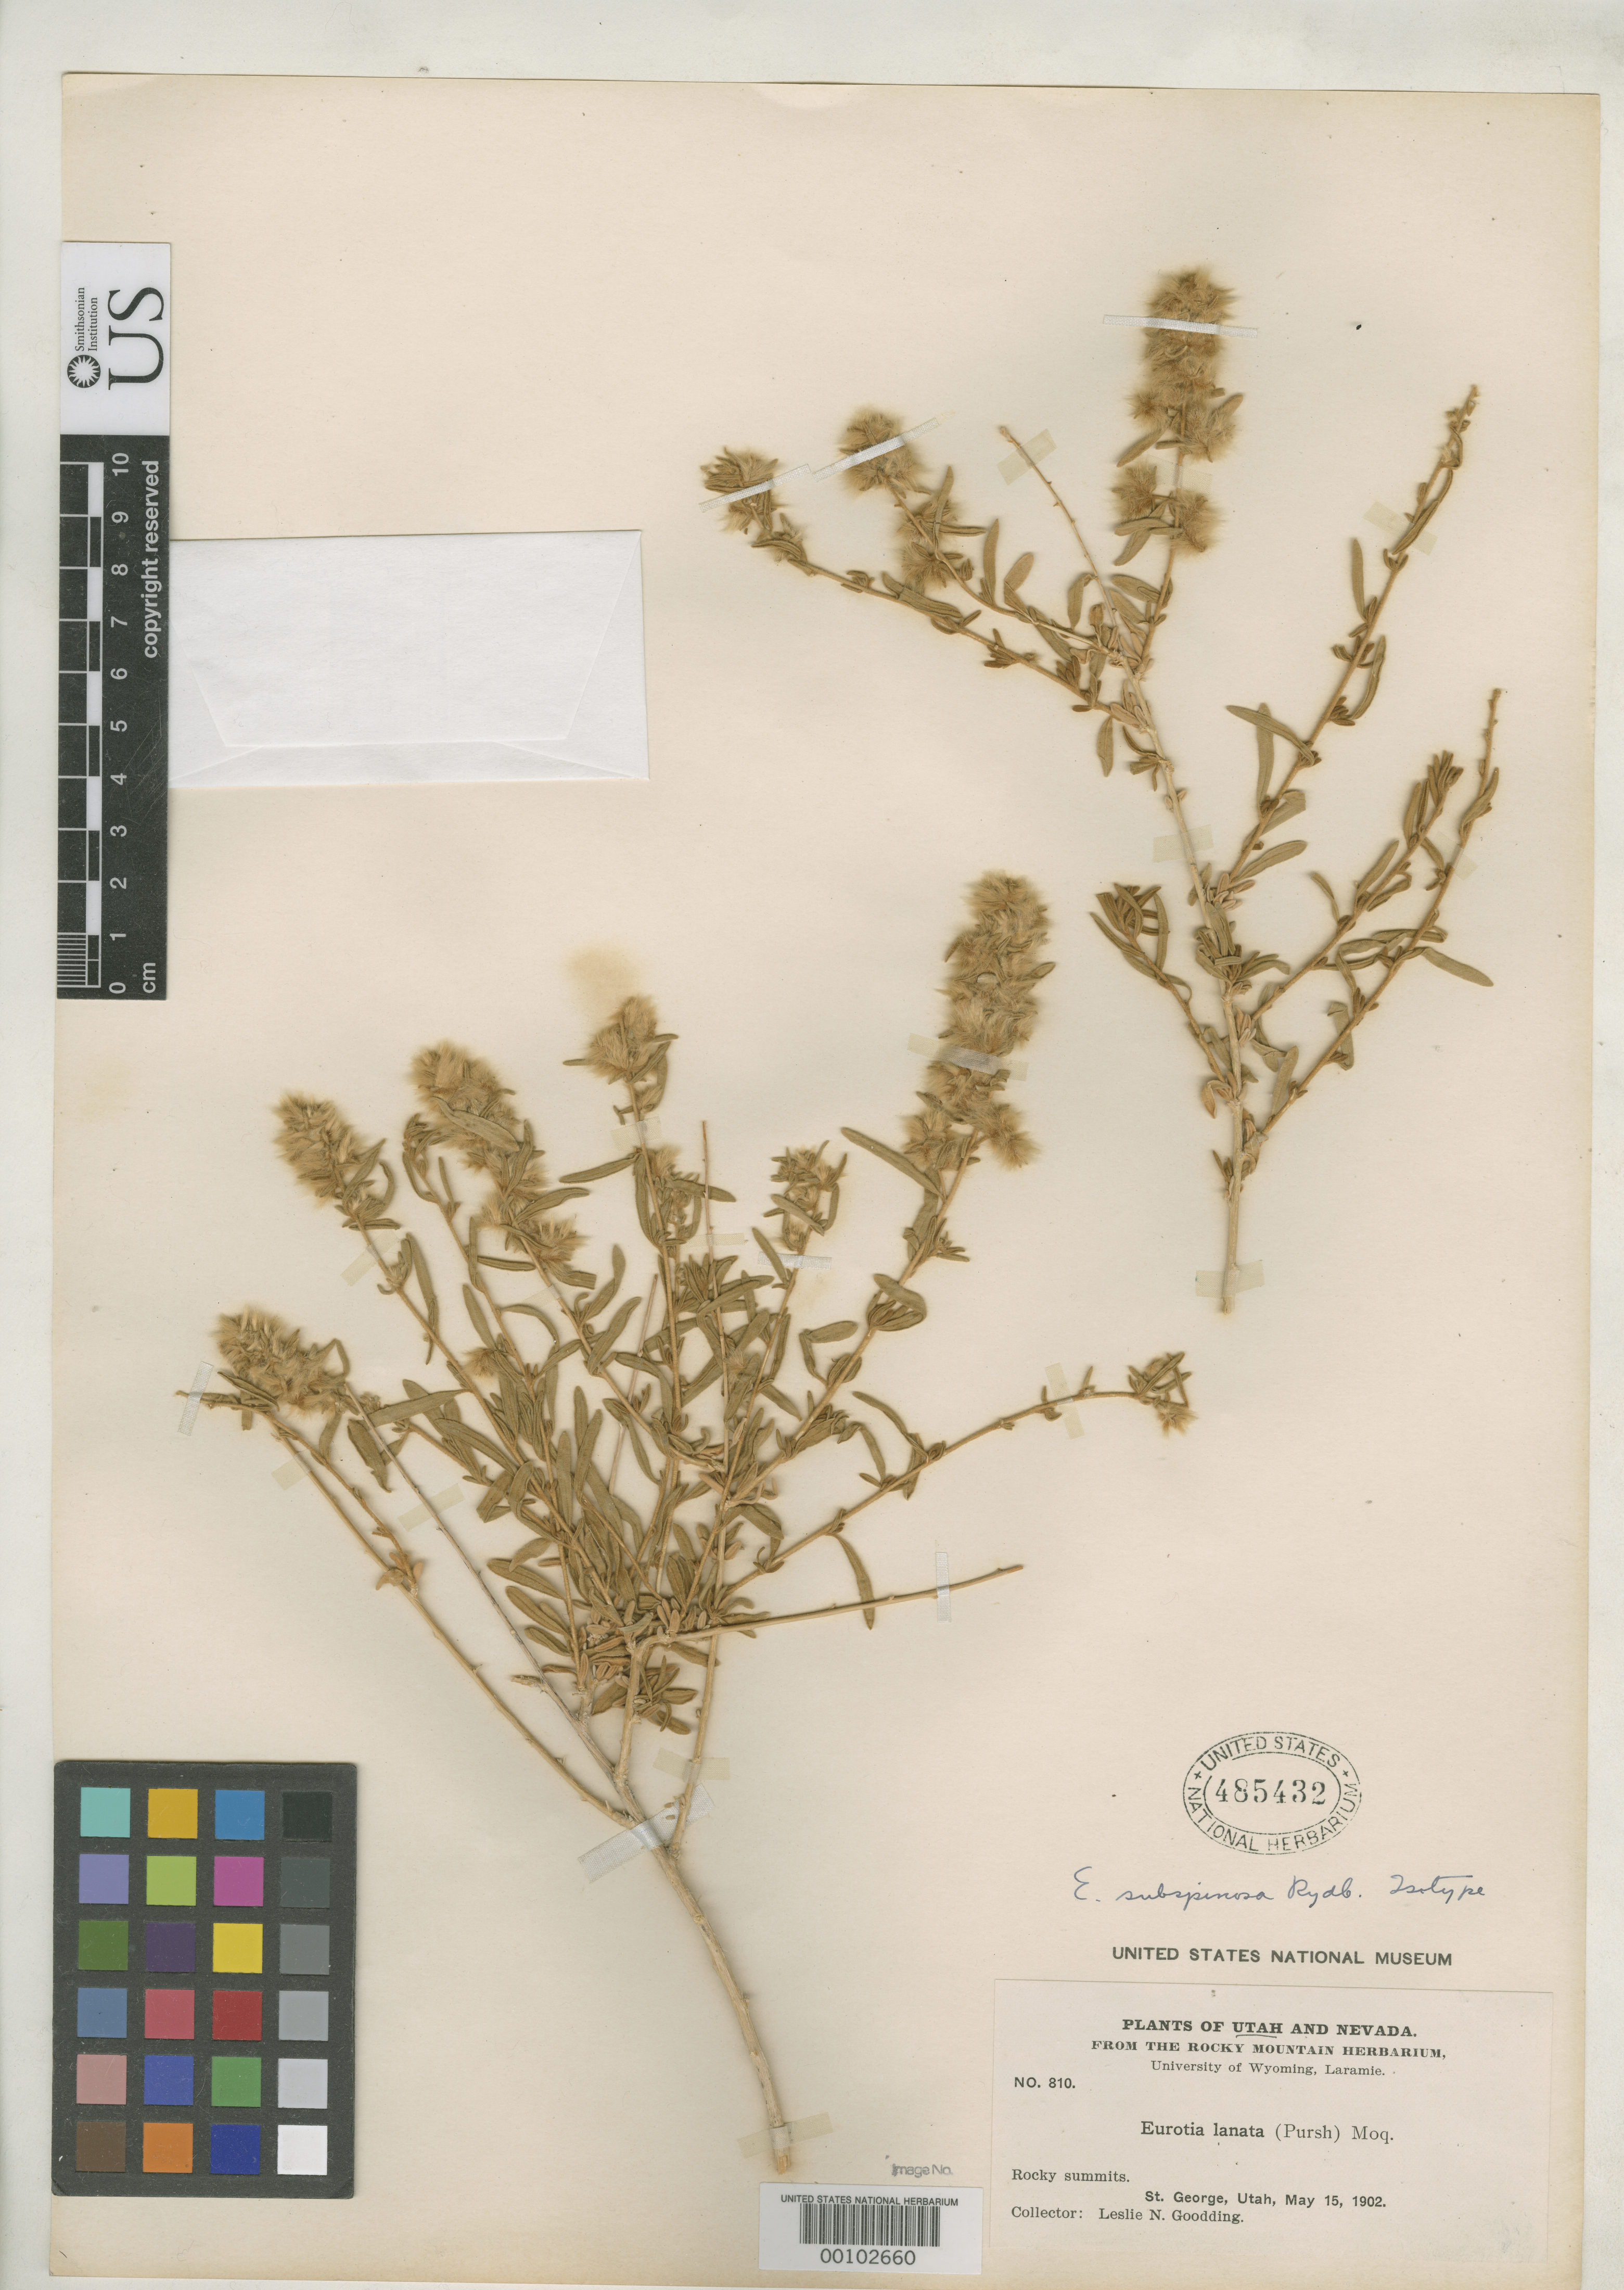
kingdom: Plantae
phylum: Tracheophyta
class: Magnoliopsida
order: Caryophyllales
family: Amaranthaceae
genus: Eurotia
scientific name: Eurotia subspinosa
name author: Rydb.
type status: Isotype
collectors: L. N. Goodding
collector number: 810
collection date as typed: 15 May 1902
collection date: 1902-05-15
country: United States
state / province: Utah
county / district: Washington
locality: St. George.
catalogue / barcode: US 485432